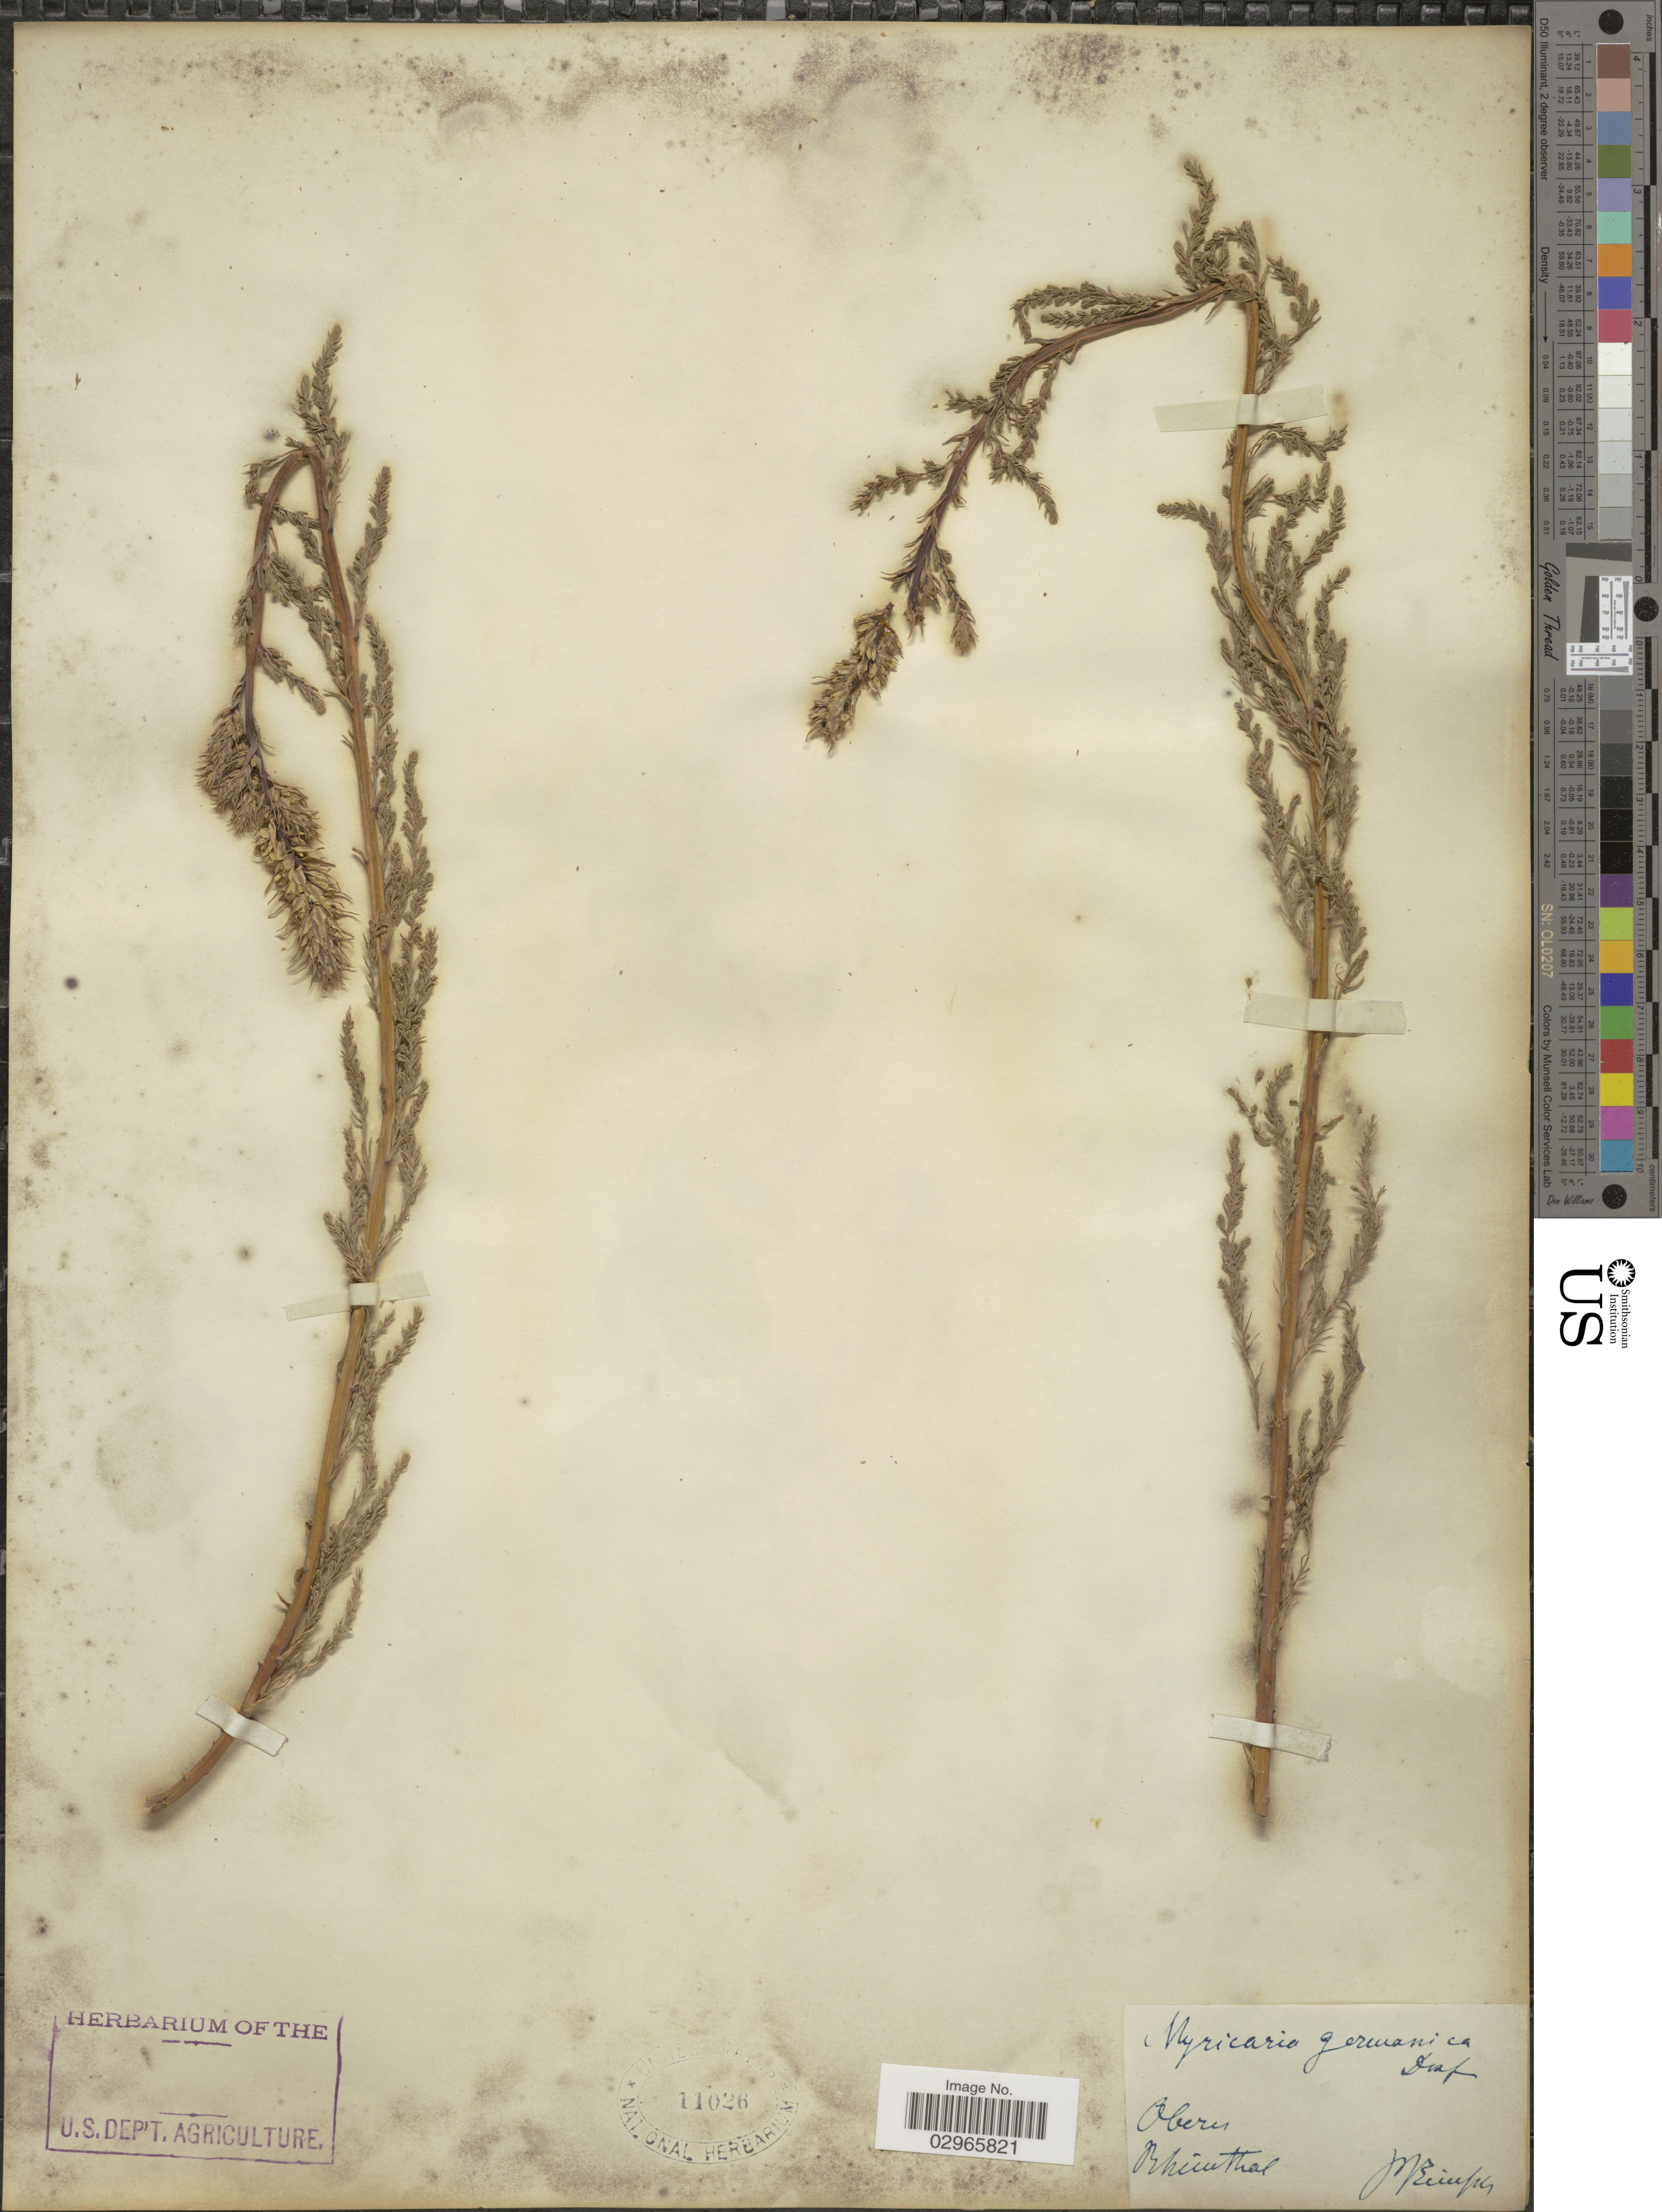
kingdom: Plantae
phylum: Tracheophyta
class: Magnoliopsida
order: Caryophyllales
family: Tamaricaceae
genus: Myricaria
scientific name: Myricaria germanica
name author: (L.) Desv.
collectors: J. Rimper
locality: Obern Rhinethal.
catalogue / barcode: US 11026